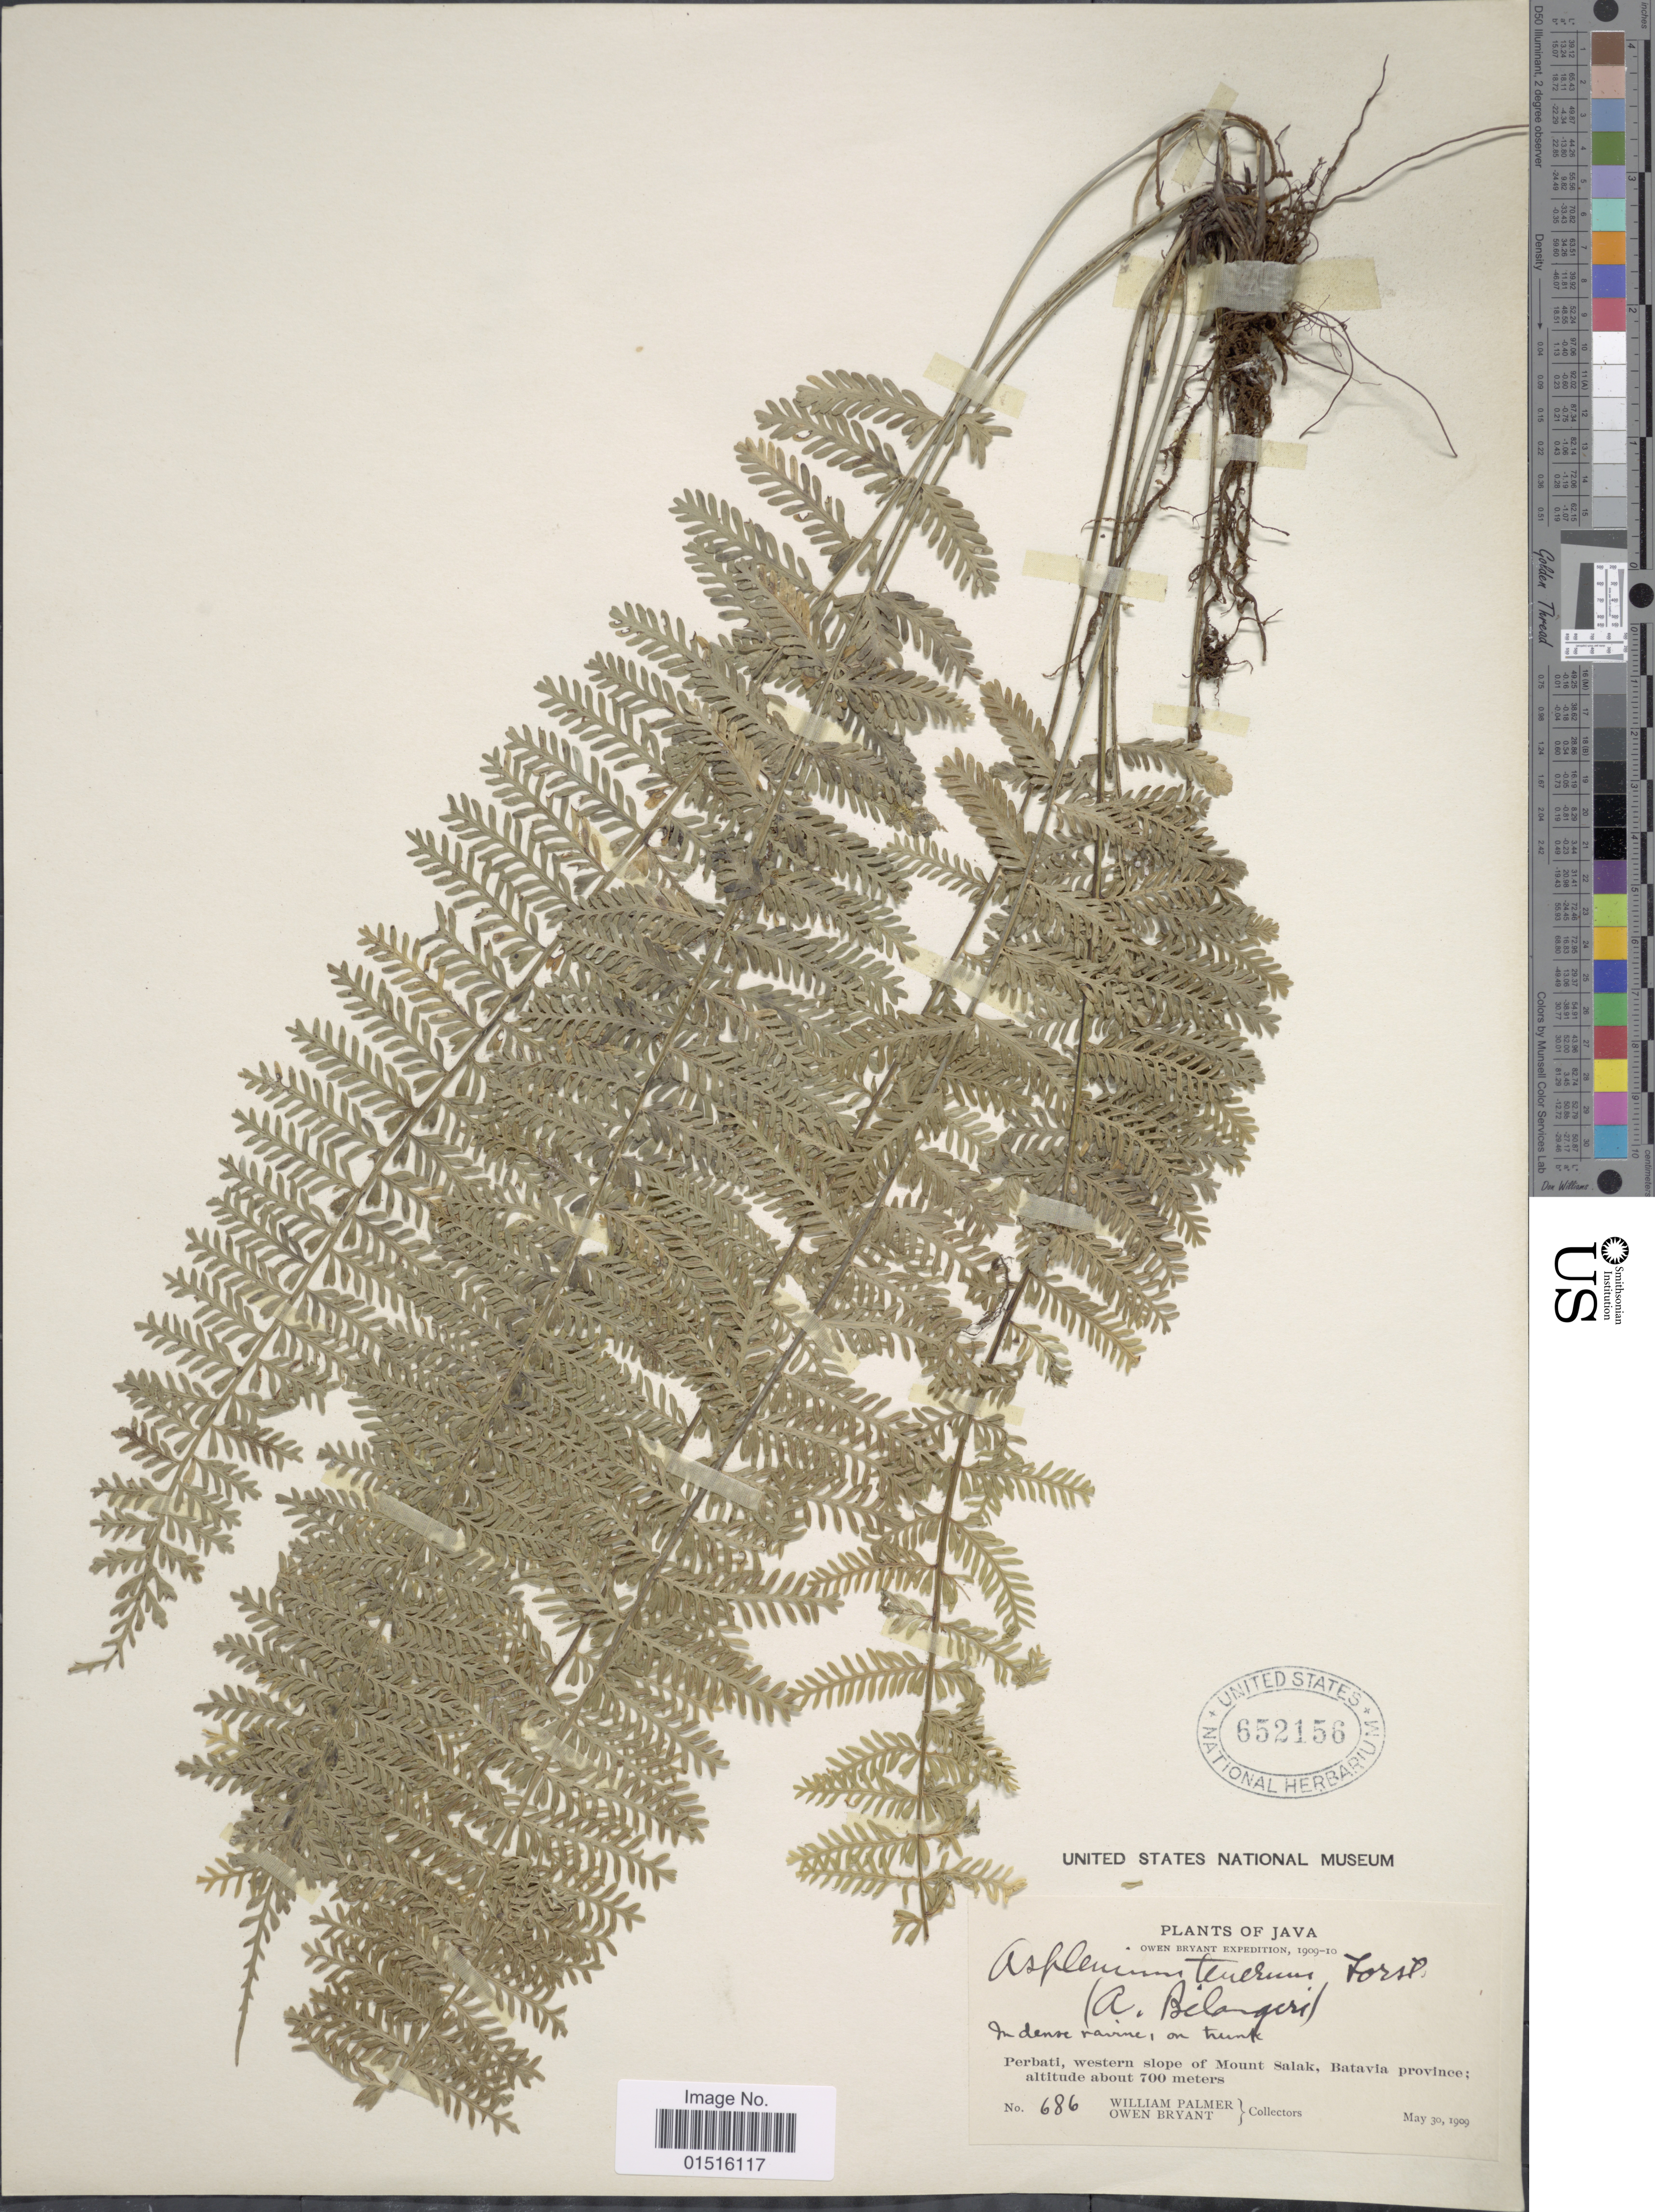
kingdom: Plantae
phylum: Tracheophyta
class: Polypodiopsida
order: Polypodiales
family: Aspleniaceae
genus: Asplenium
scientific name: Asplenium belangeri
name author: Bory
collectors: W. Palmer & O. Bryant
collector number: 686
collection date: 1909-05-30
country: Indonesia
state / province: Java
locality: Perbati, western slope of Mount Salak, Batavia province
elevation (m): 700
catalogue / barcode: US 652156